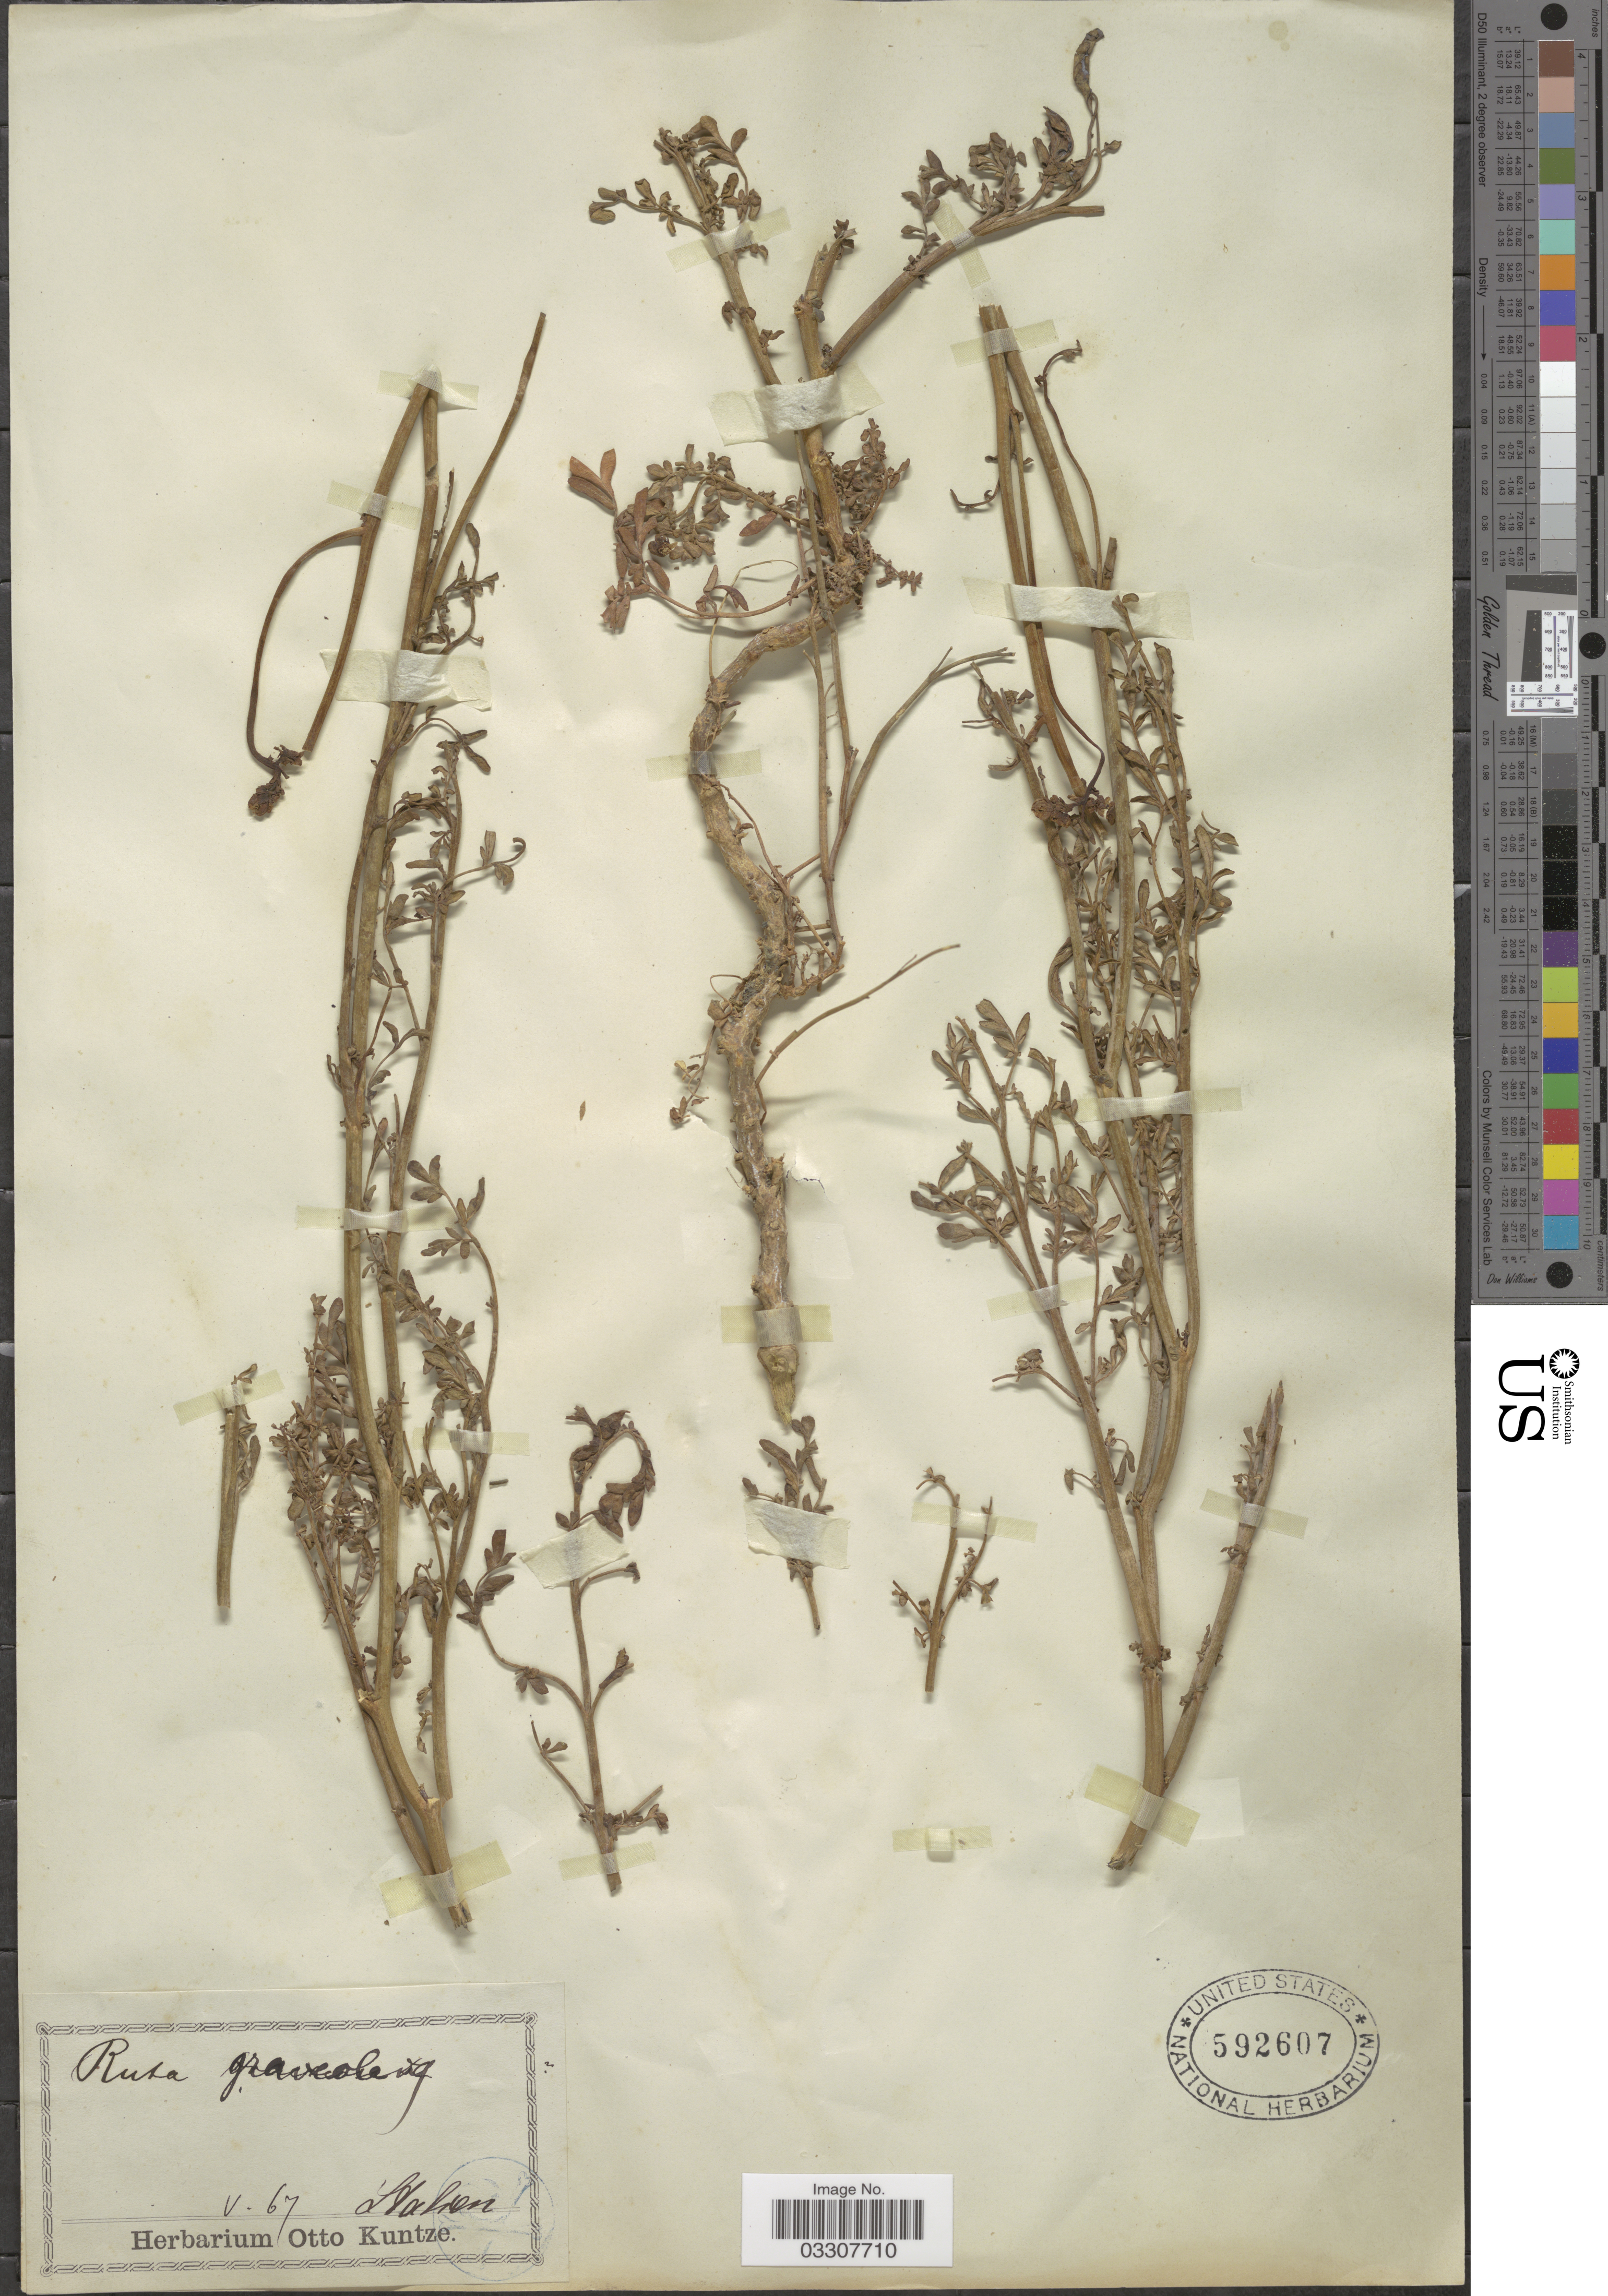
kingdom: Plantae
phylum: Tracheophyta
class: Magnoliopsida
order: Sapindales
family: Rutaceae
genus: Ruta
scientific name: Ruta graveolens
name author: L.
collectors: ex herb. Otto Kuntze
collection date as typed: Transcribed d/m/y: /5/67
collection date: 1867-05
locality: Stalren [interpreted].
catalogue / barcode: US 592607